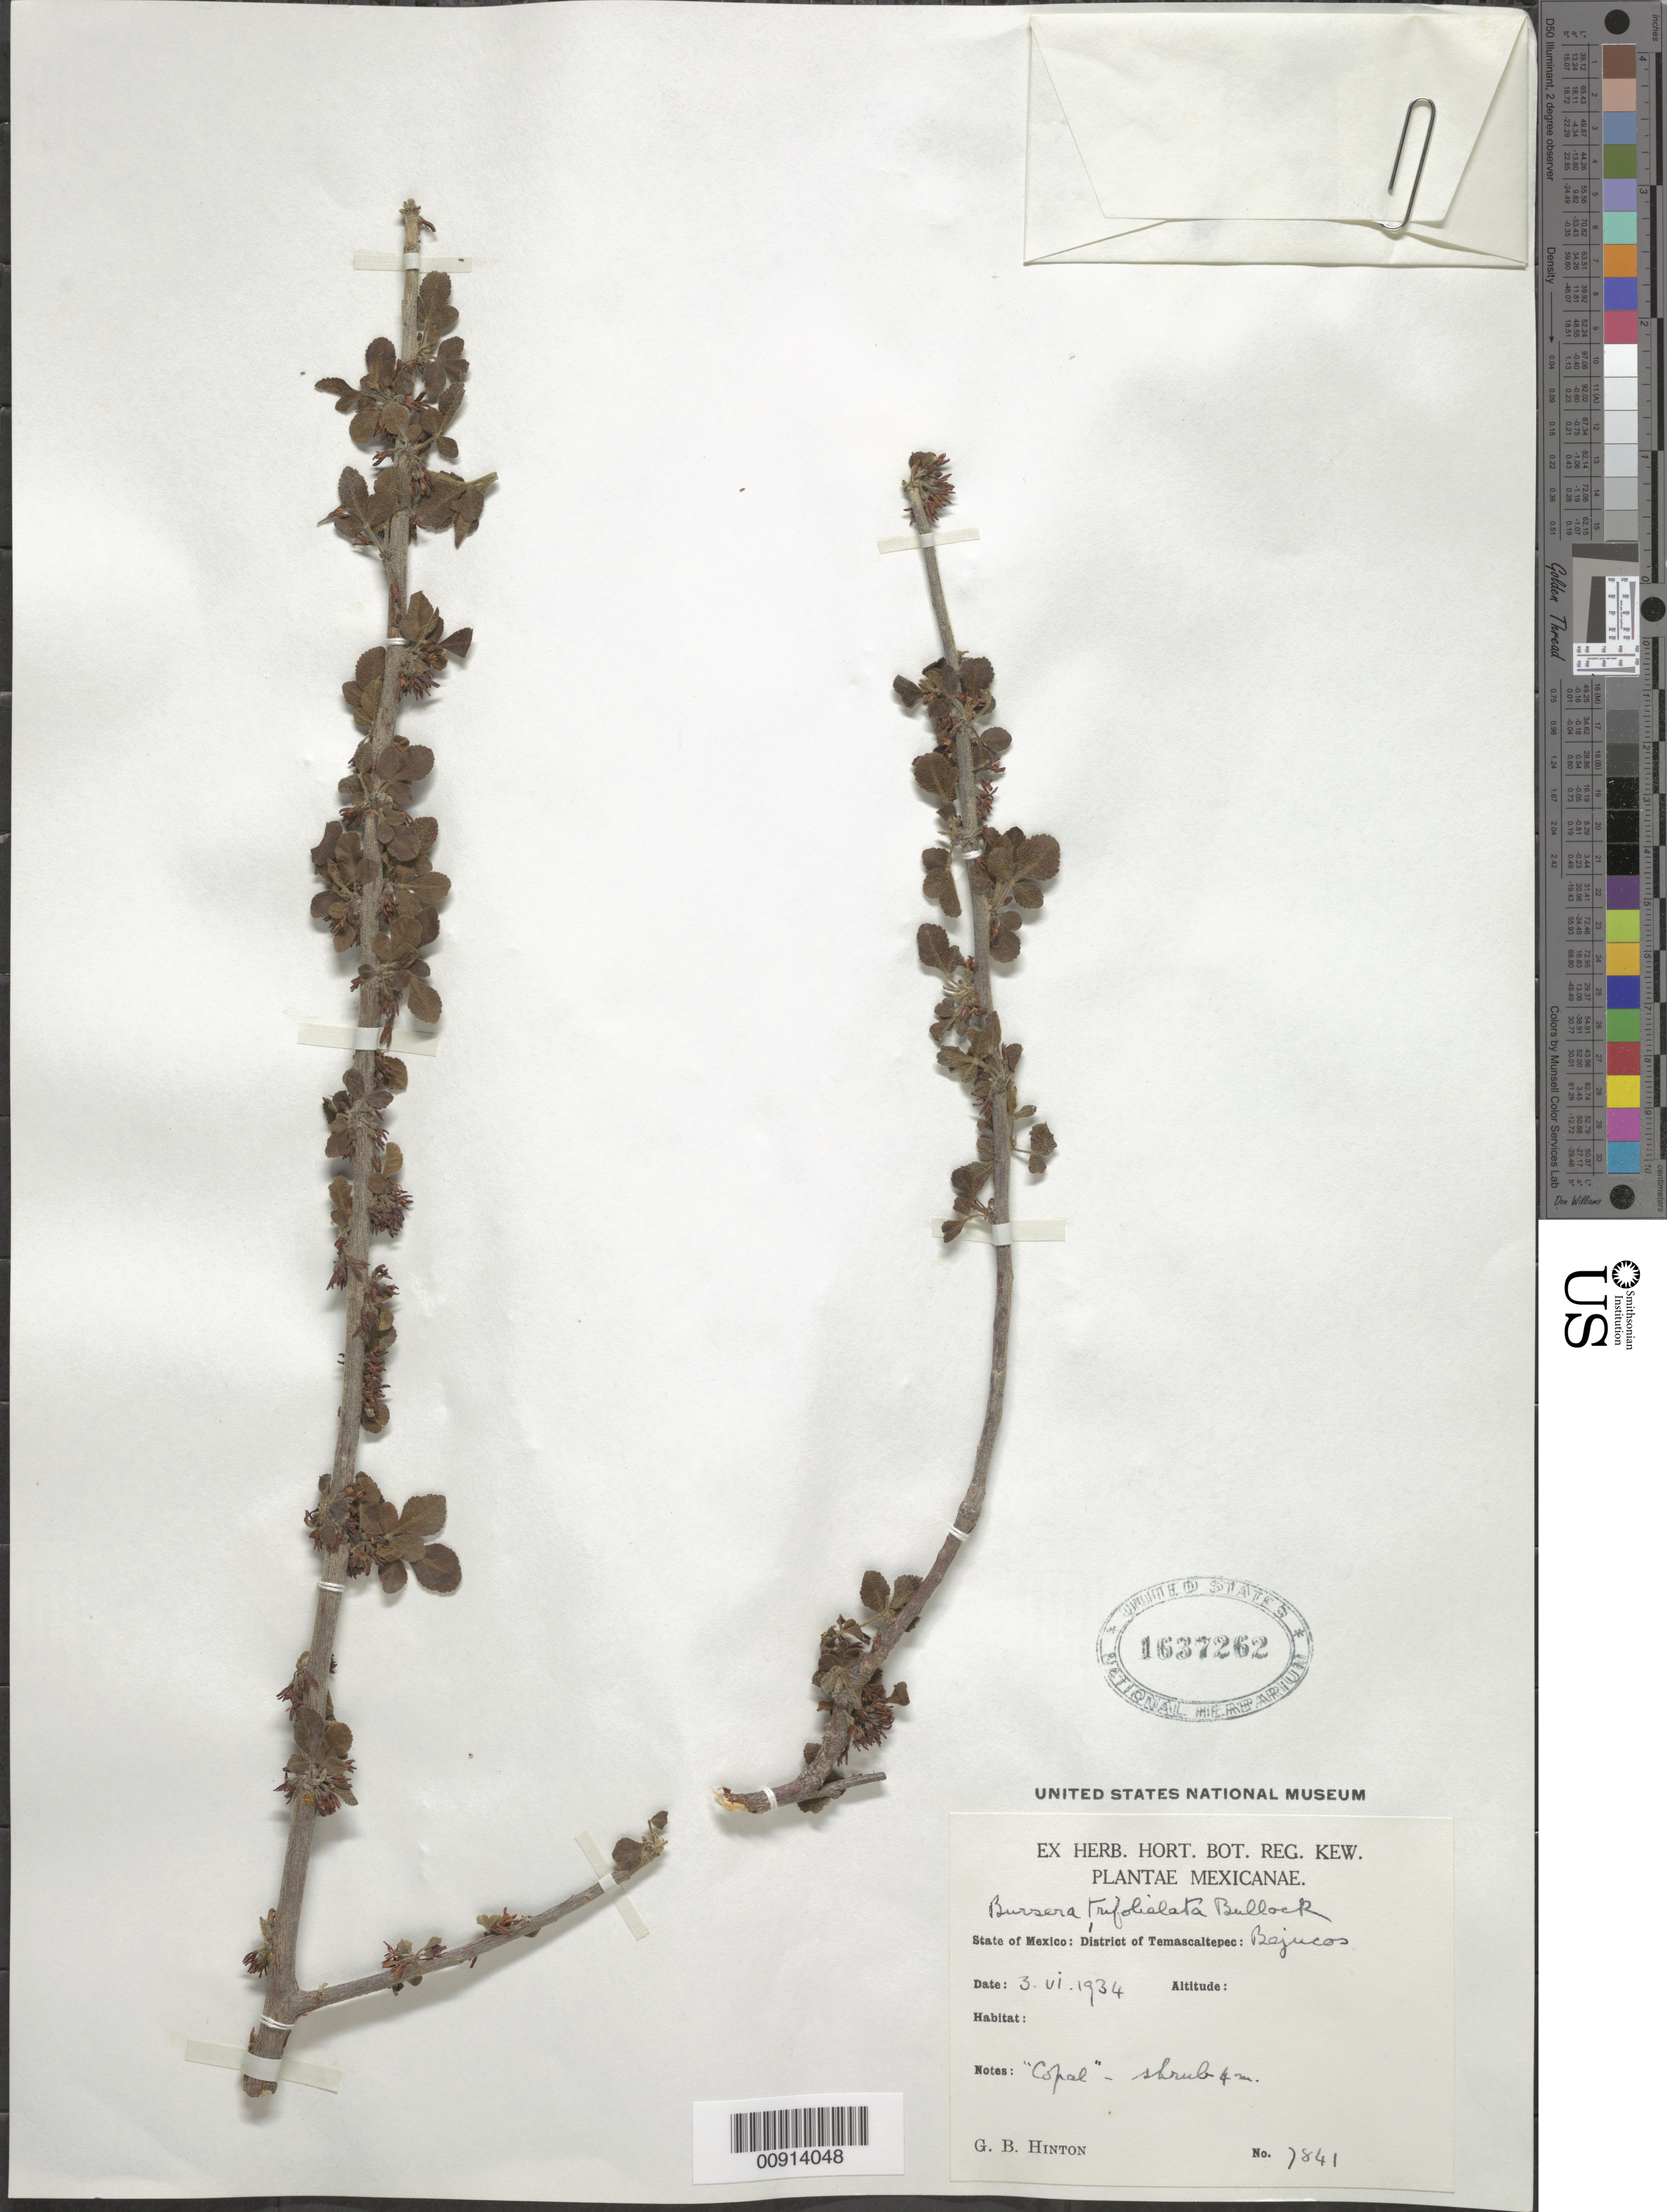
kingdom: Plantae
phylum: Tracheophyta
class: Magnoliopsida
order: Sapindales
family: Burseraceae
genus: Bursera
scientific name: Bursera trifoliolata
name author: Bullock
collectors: G. B. Hinton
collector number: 7841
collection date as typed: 03 Jun 1934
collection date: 1934-06-03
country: Mexico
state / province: México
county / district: Temascaltepec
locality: State of Mexico: District Temascaltepec: Bejucos.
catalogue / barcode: US 1637262